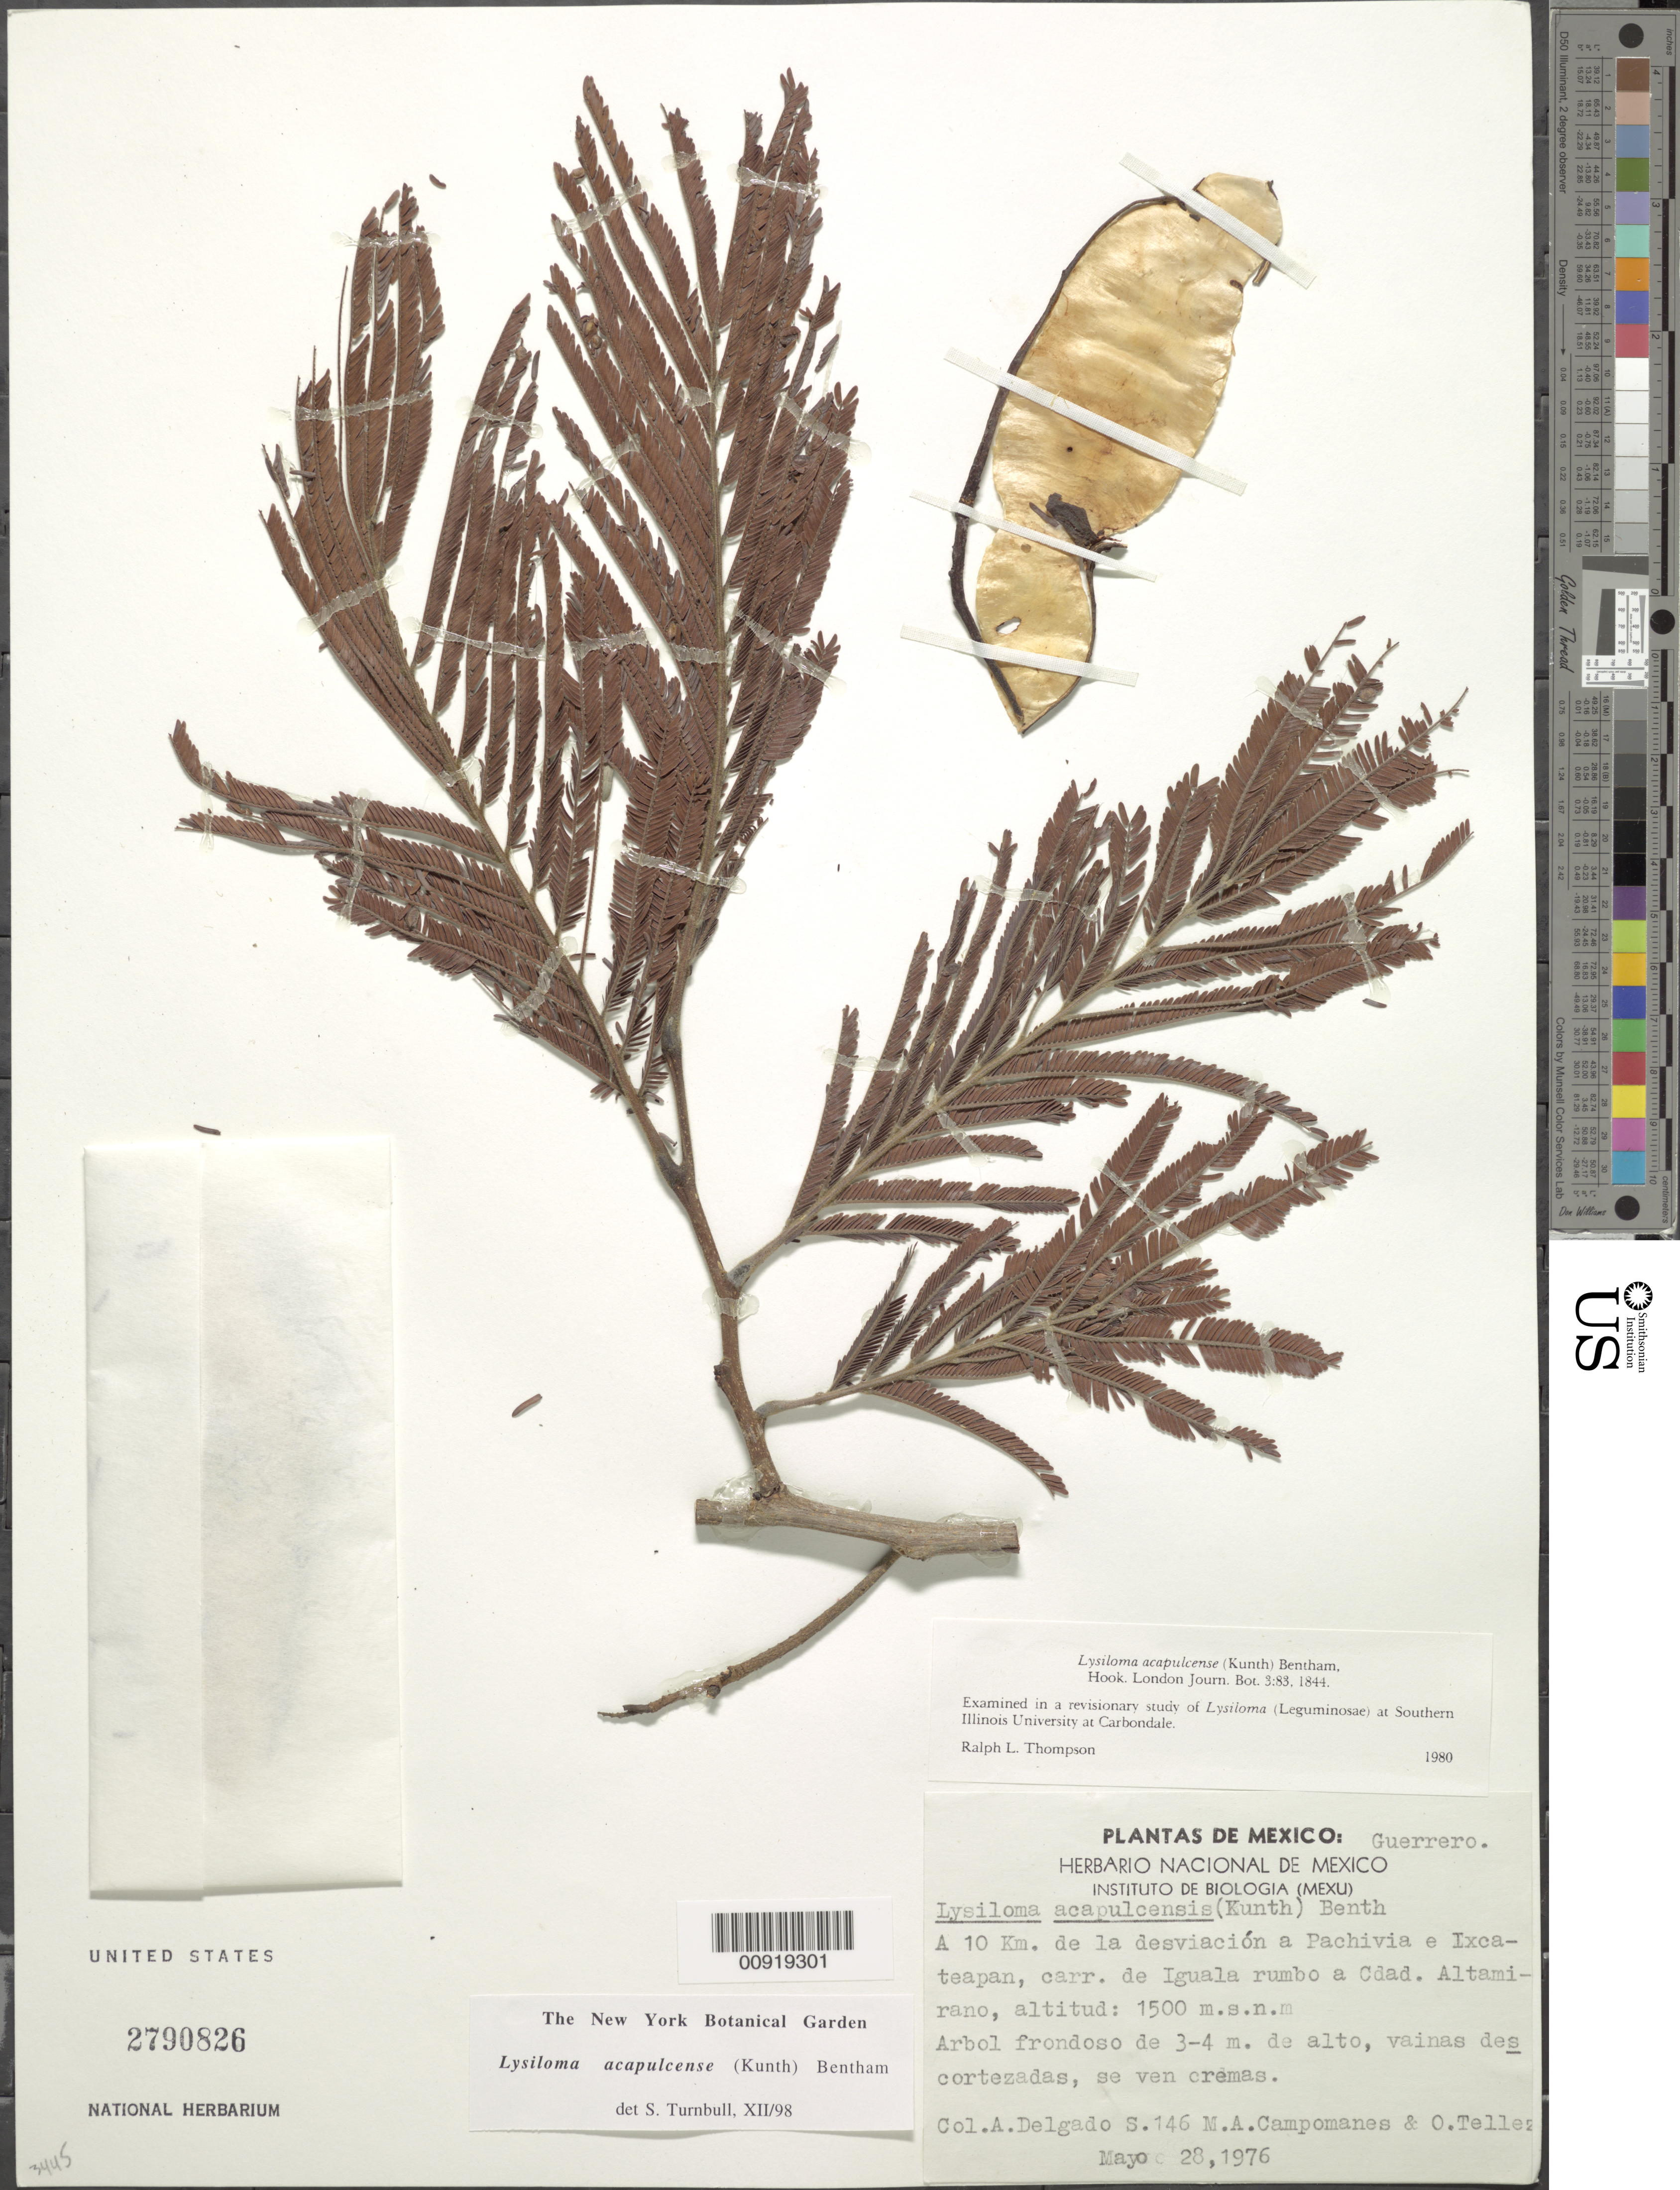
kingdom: Plantae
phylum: Tracheophyta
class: Magnoliopsida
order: Fabales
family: Fabaceae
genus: Lysiloma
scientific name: Lysiloma acapulcense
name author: (Kunth) Benth.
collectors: A. Delgado S., M. Campomanes & O. Téllez V.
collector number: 146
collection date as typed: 28 May 1976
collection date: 1976-05-28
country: Mexico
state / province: Guerrero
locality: A 10 km. de la desviación a Pachivia e Ixcateapan, carretera de Iguala rumbo a Cd. Altamirano.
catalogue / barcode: US 2790826